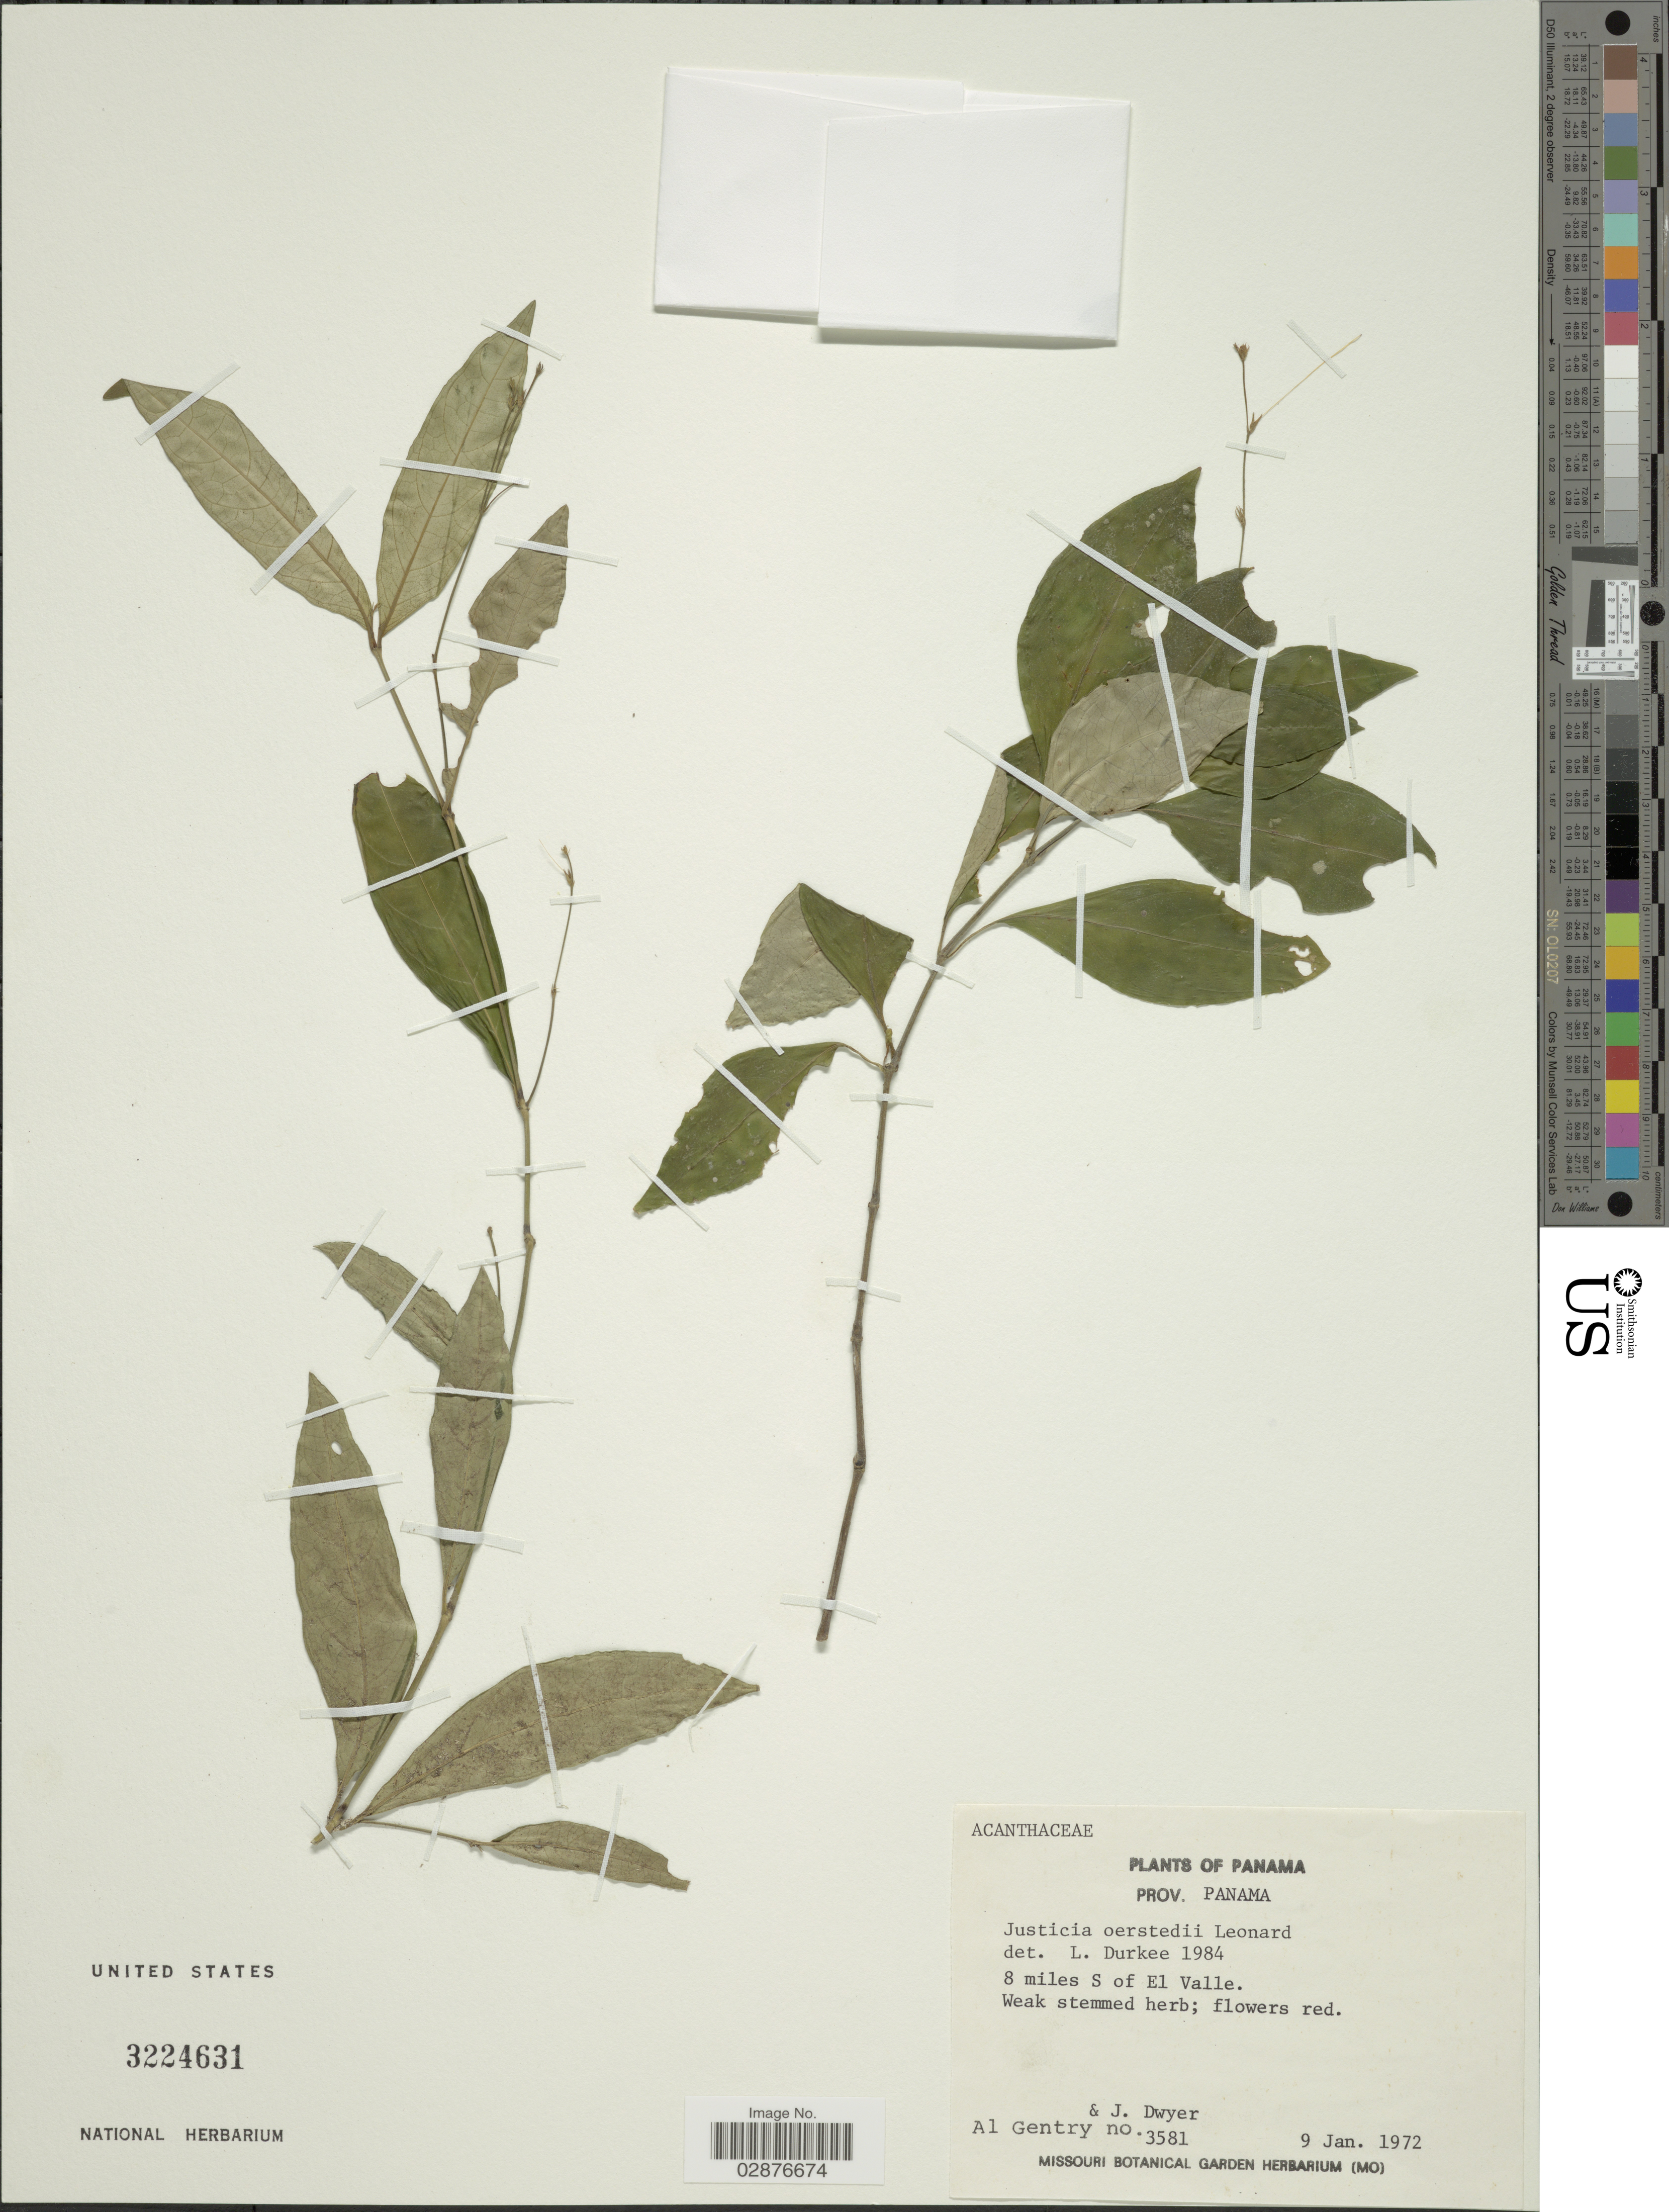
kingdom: Plantae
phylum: Tracheophyta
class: Magnoliopsida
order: Lamiales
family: Acanthaceae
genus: Justicia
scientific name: Justicia oerstedii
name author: Leonard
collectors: A. H. Gentry & J. Dwyer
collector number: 3581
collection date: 1972-01-09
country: Panama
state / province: Panamá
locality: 8 miles S of El Valle.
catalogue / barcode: US 3224631